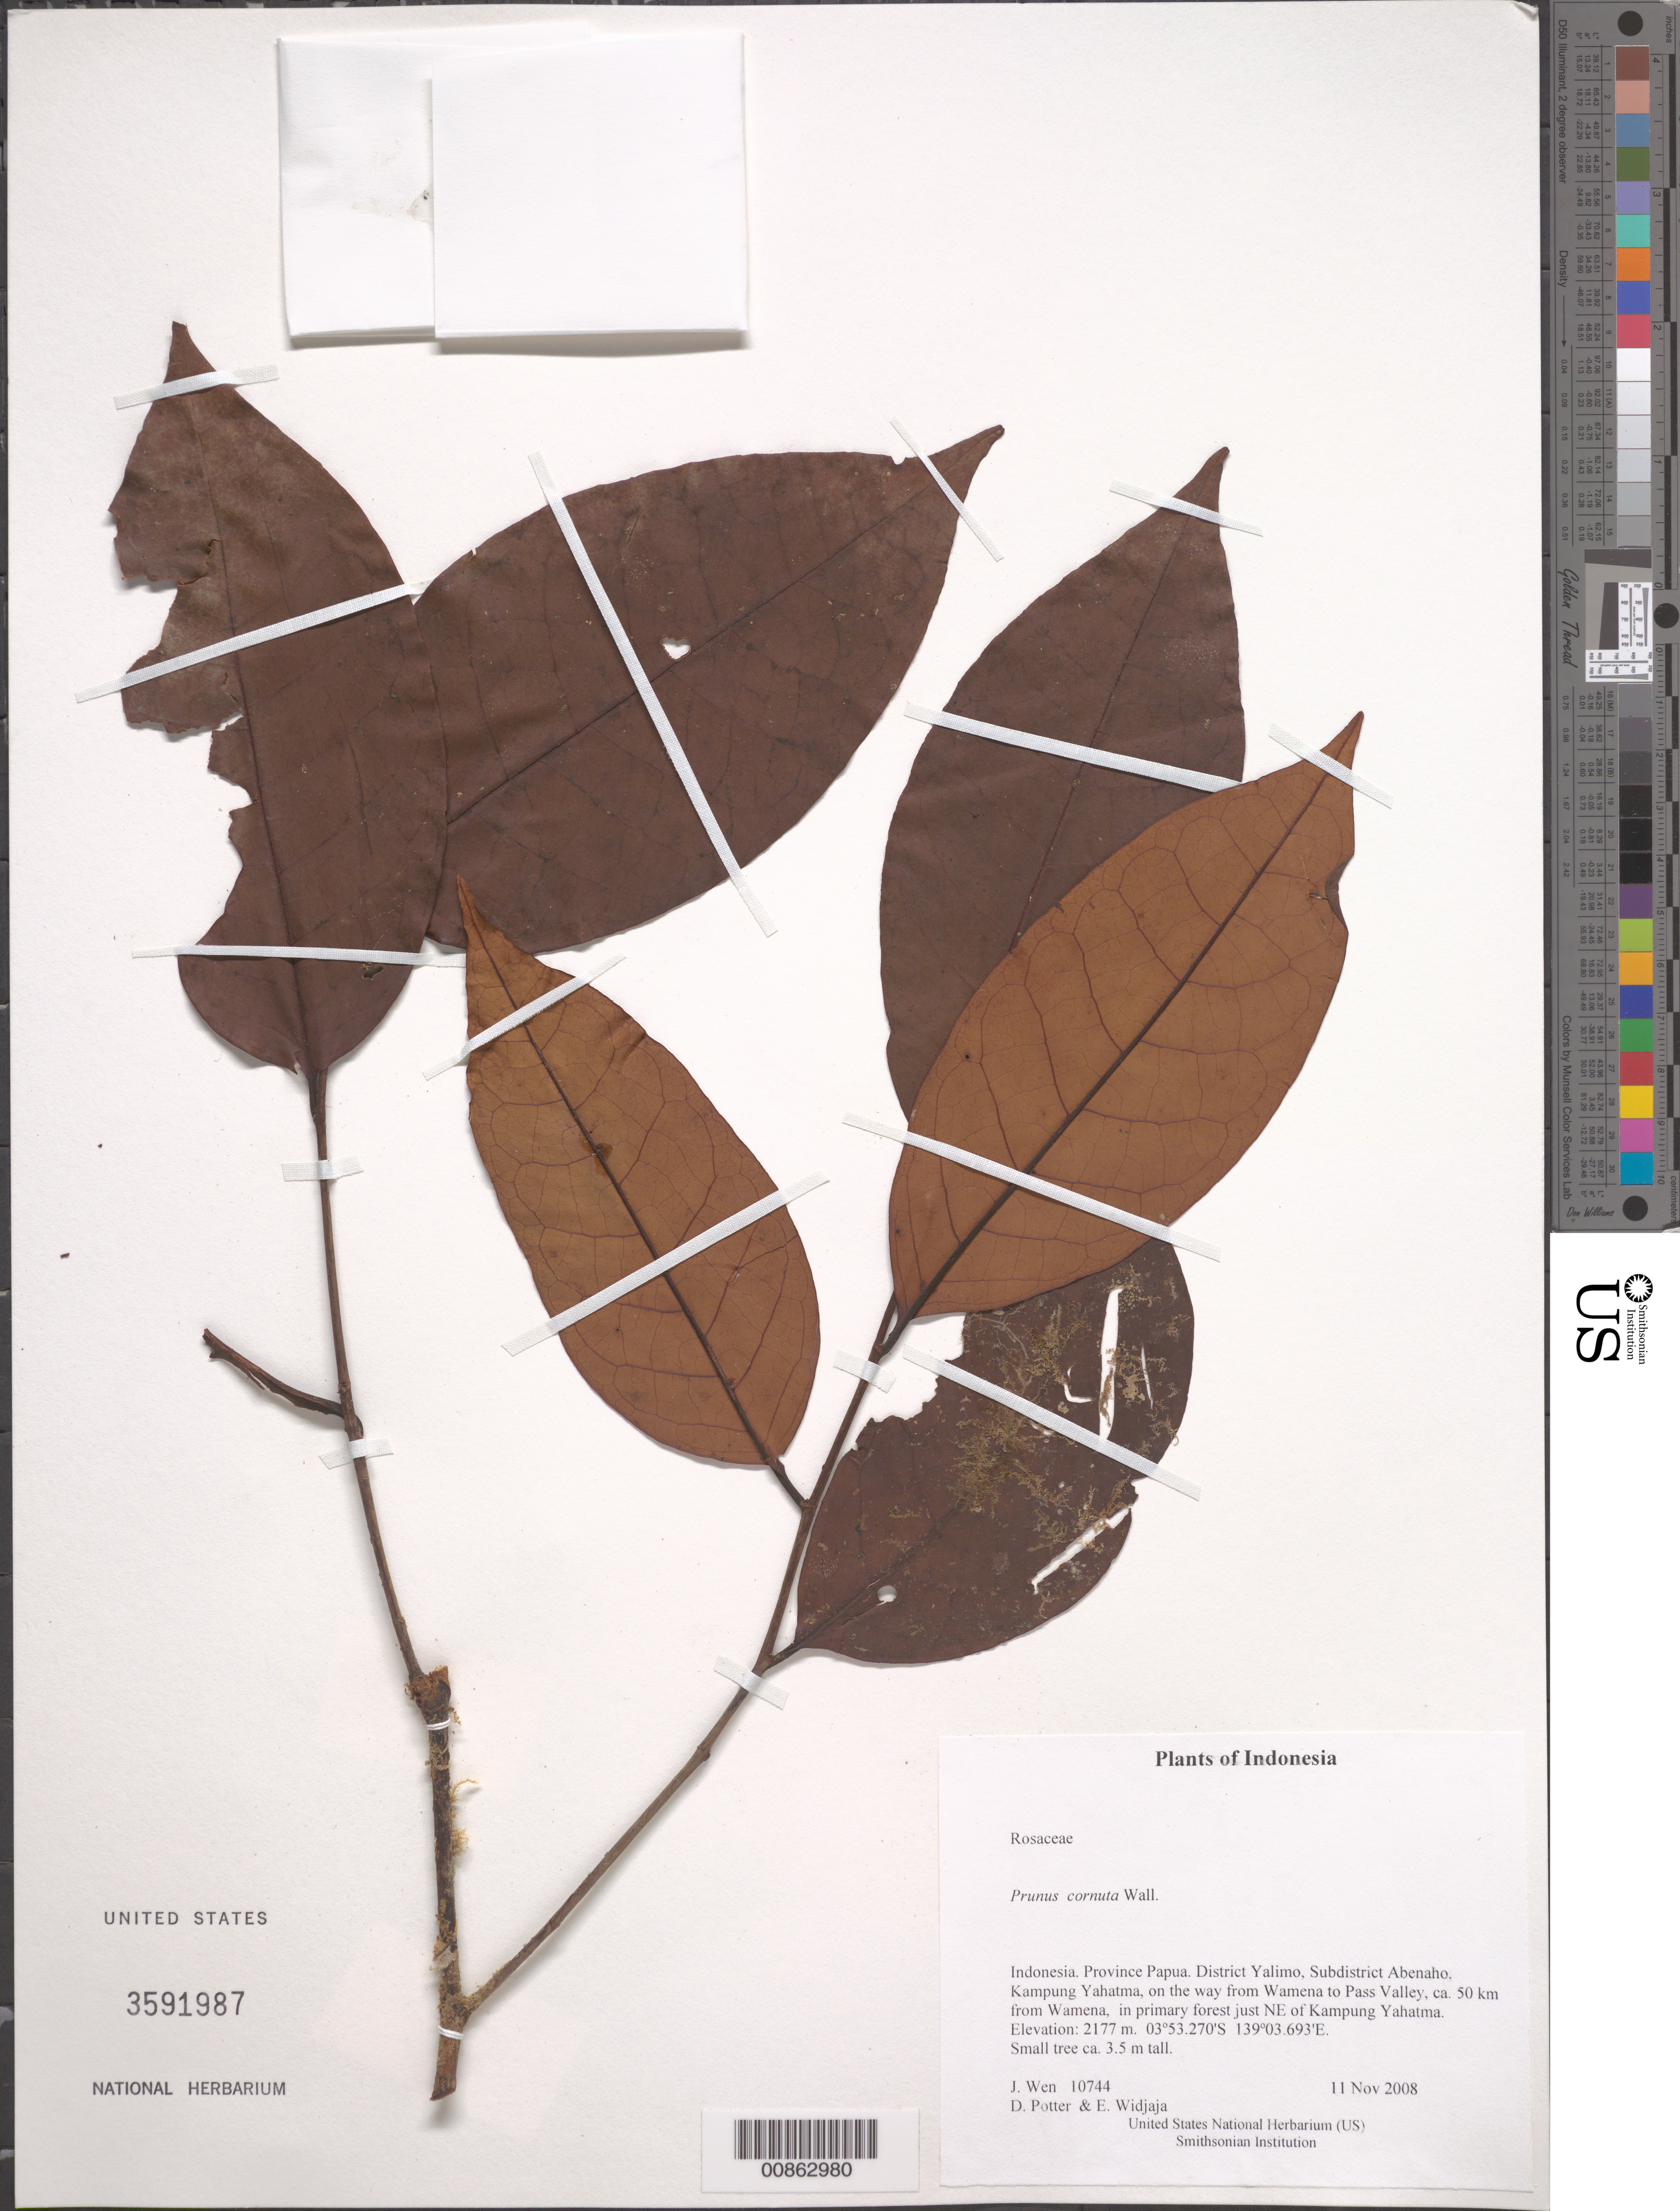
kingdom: Plantae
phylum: Tracheophyta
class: Magnoliopsida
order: Rosales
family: Rosaceae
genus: Prunus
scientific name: Prunus cornuta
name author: (Wall. ex Royle) Steud.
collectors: J. Wen, D. Potter & E. A. Widjaja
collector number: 10744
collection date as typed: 11 Nov 2008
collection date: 2008-11-11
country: Indonesia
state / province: Papua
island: New Guinea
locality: District Yalimo, Subdistrict Abenaho, Kampung Yahatma, on the way from Wamena to Pass Valley, ca. 50 km from Wamena, in primary forest just NE of Kampung Yahatma. Irian Barat.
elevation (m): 2177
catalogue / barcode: US 3591987